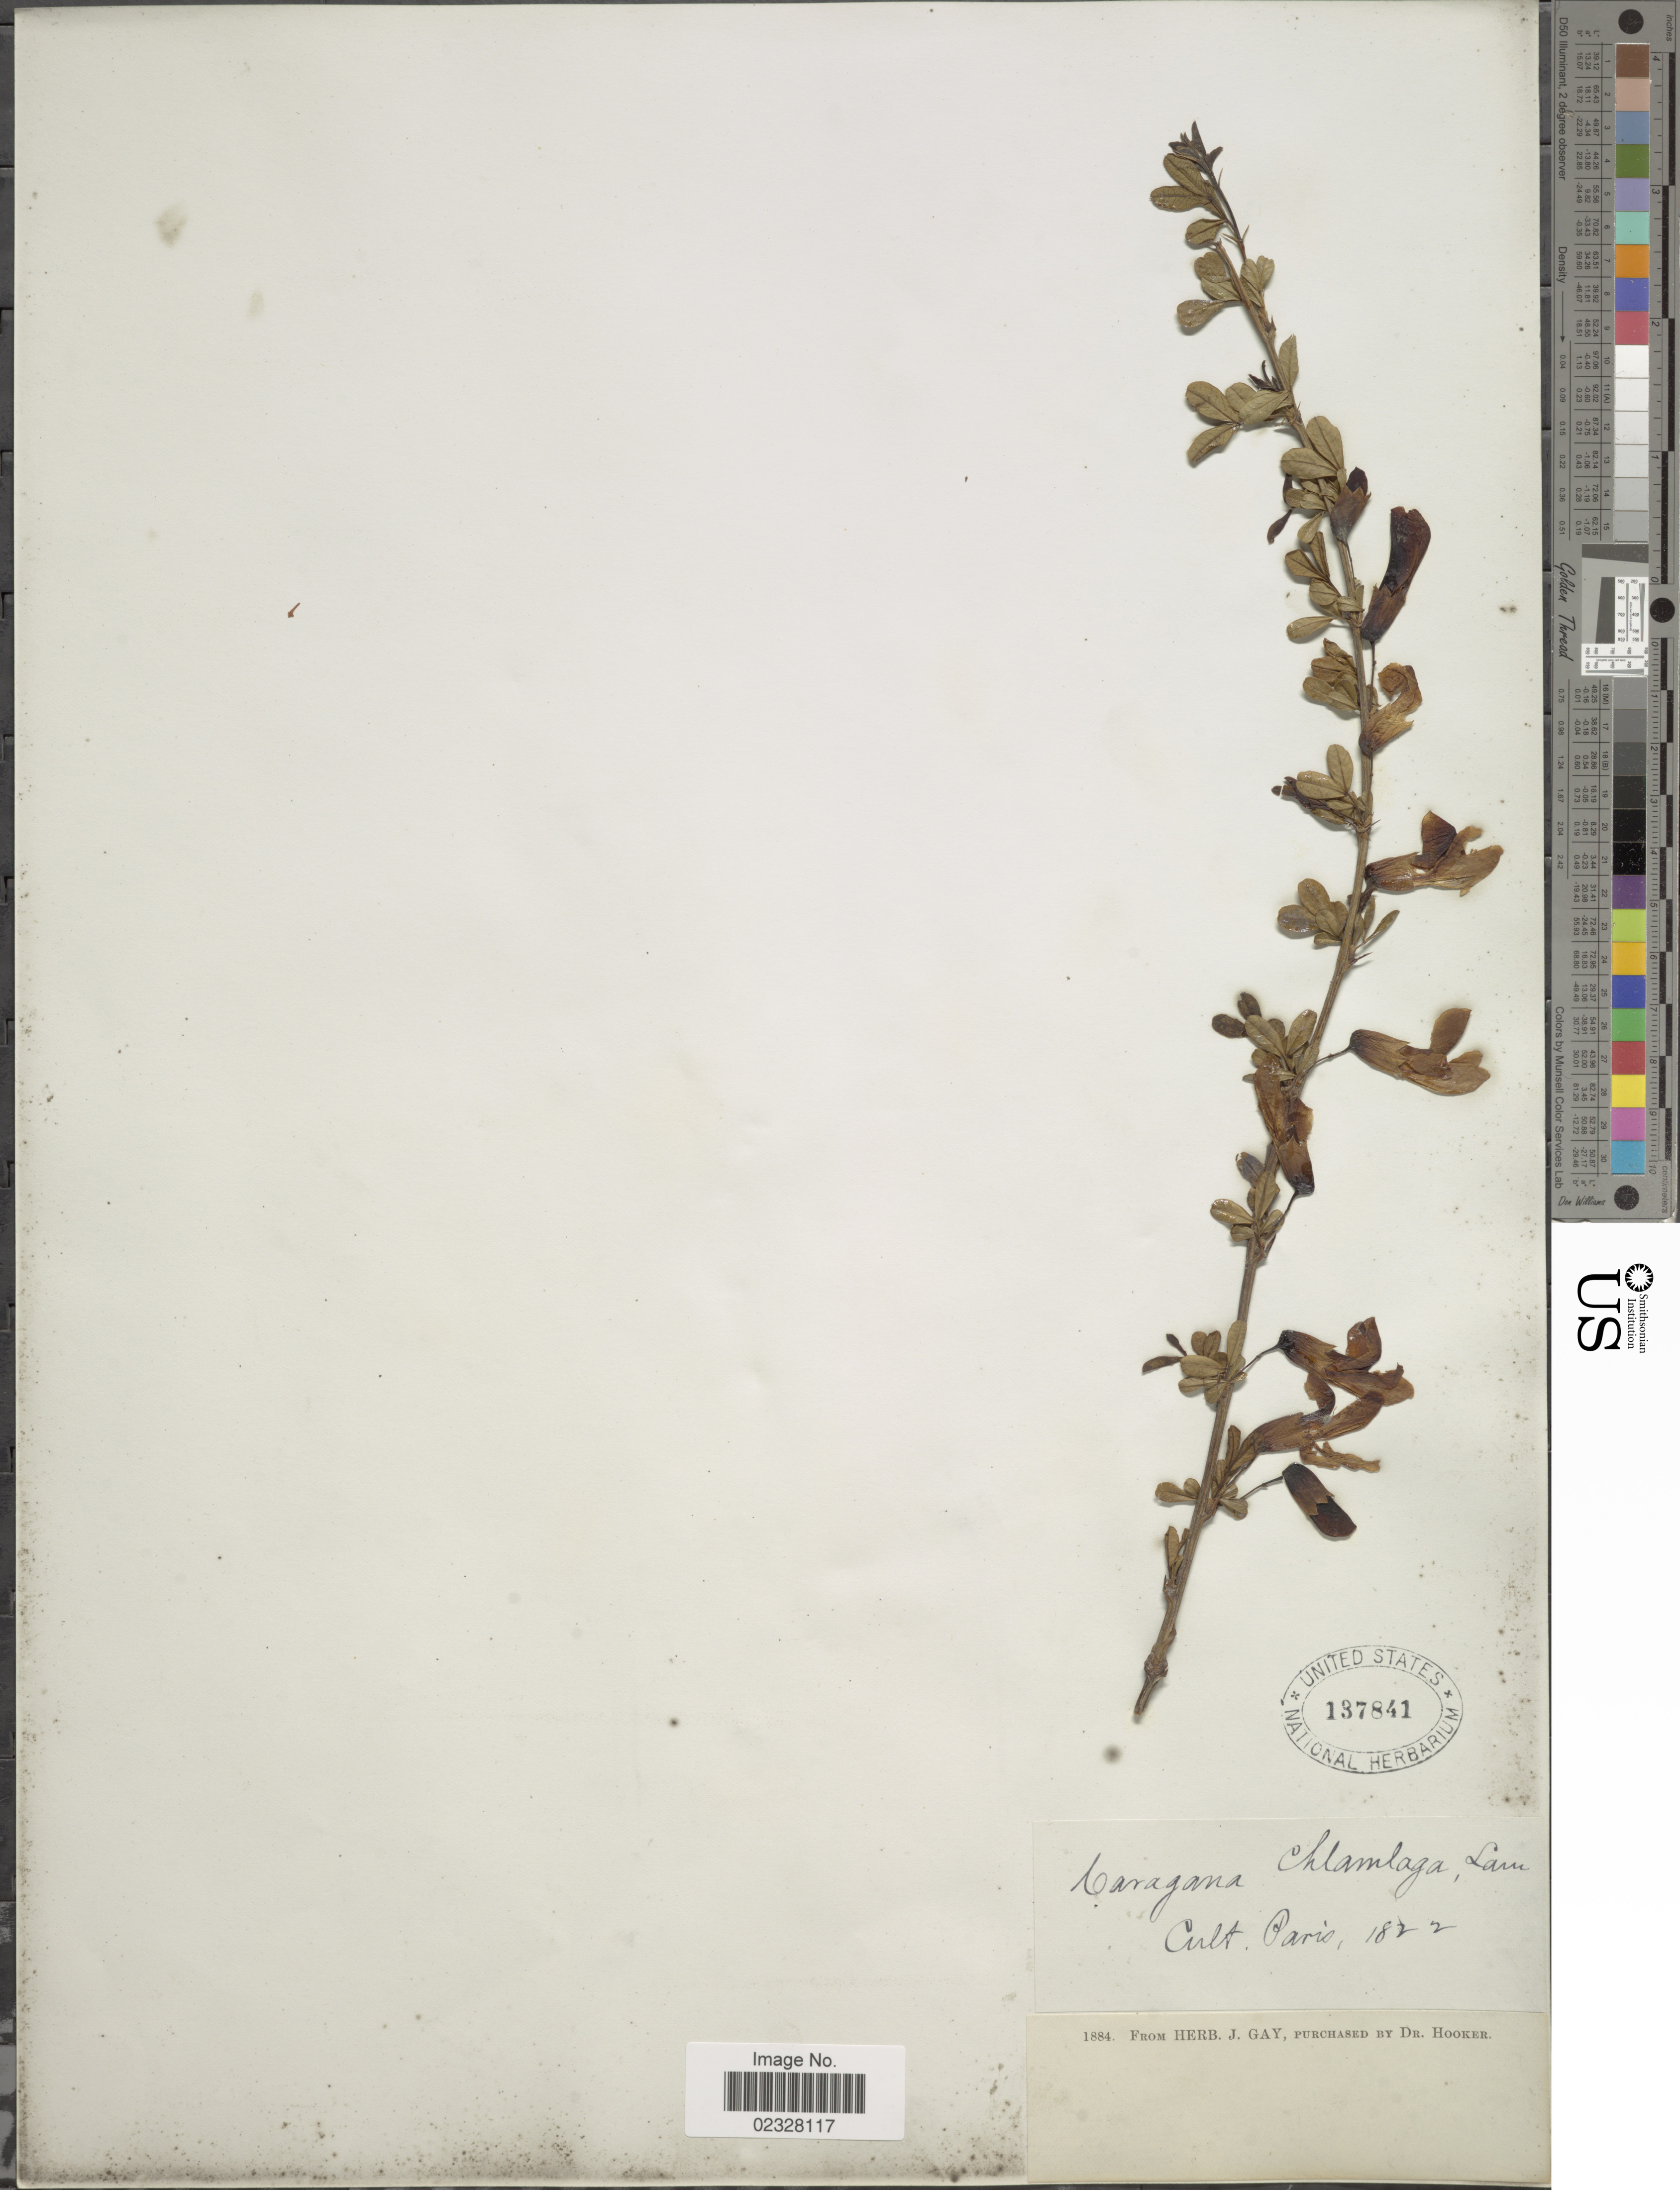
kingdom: Plantae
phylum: Tracheophyta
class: Magnoliopsida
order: Fabales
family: Fabaceae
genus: Caragana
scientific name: Caragana chamlagu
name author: Lam.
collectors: ex herb. J. Gay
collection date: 1822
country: France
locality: Paris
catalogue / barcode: US 137841